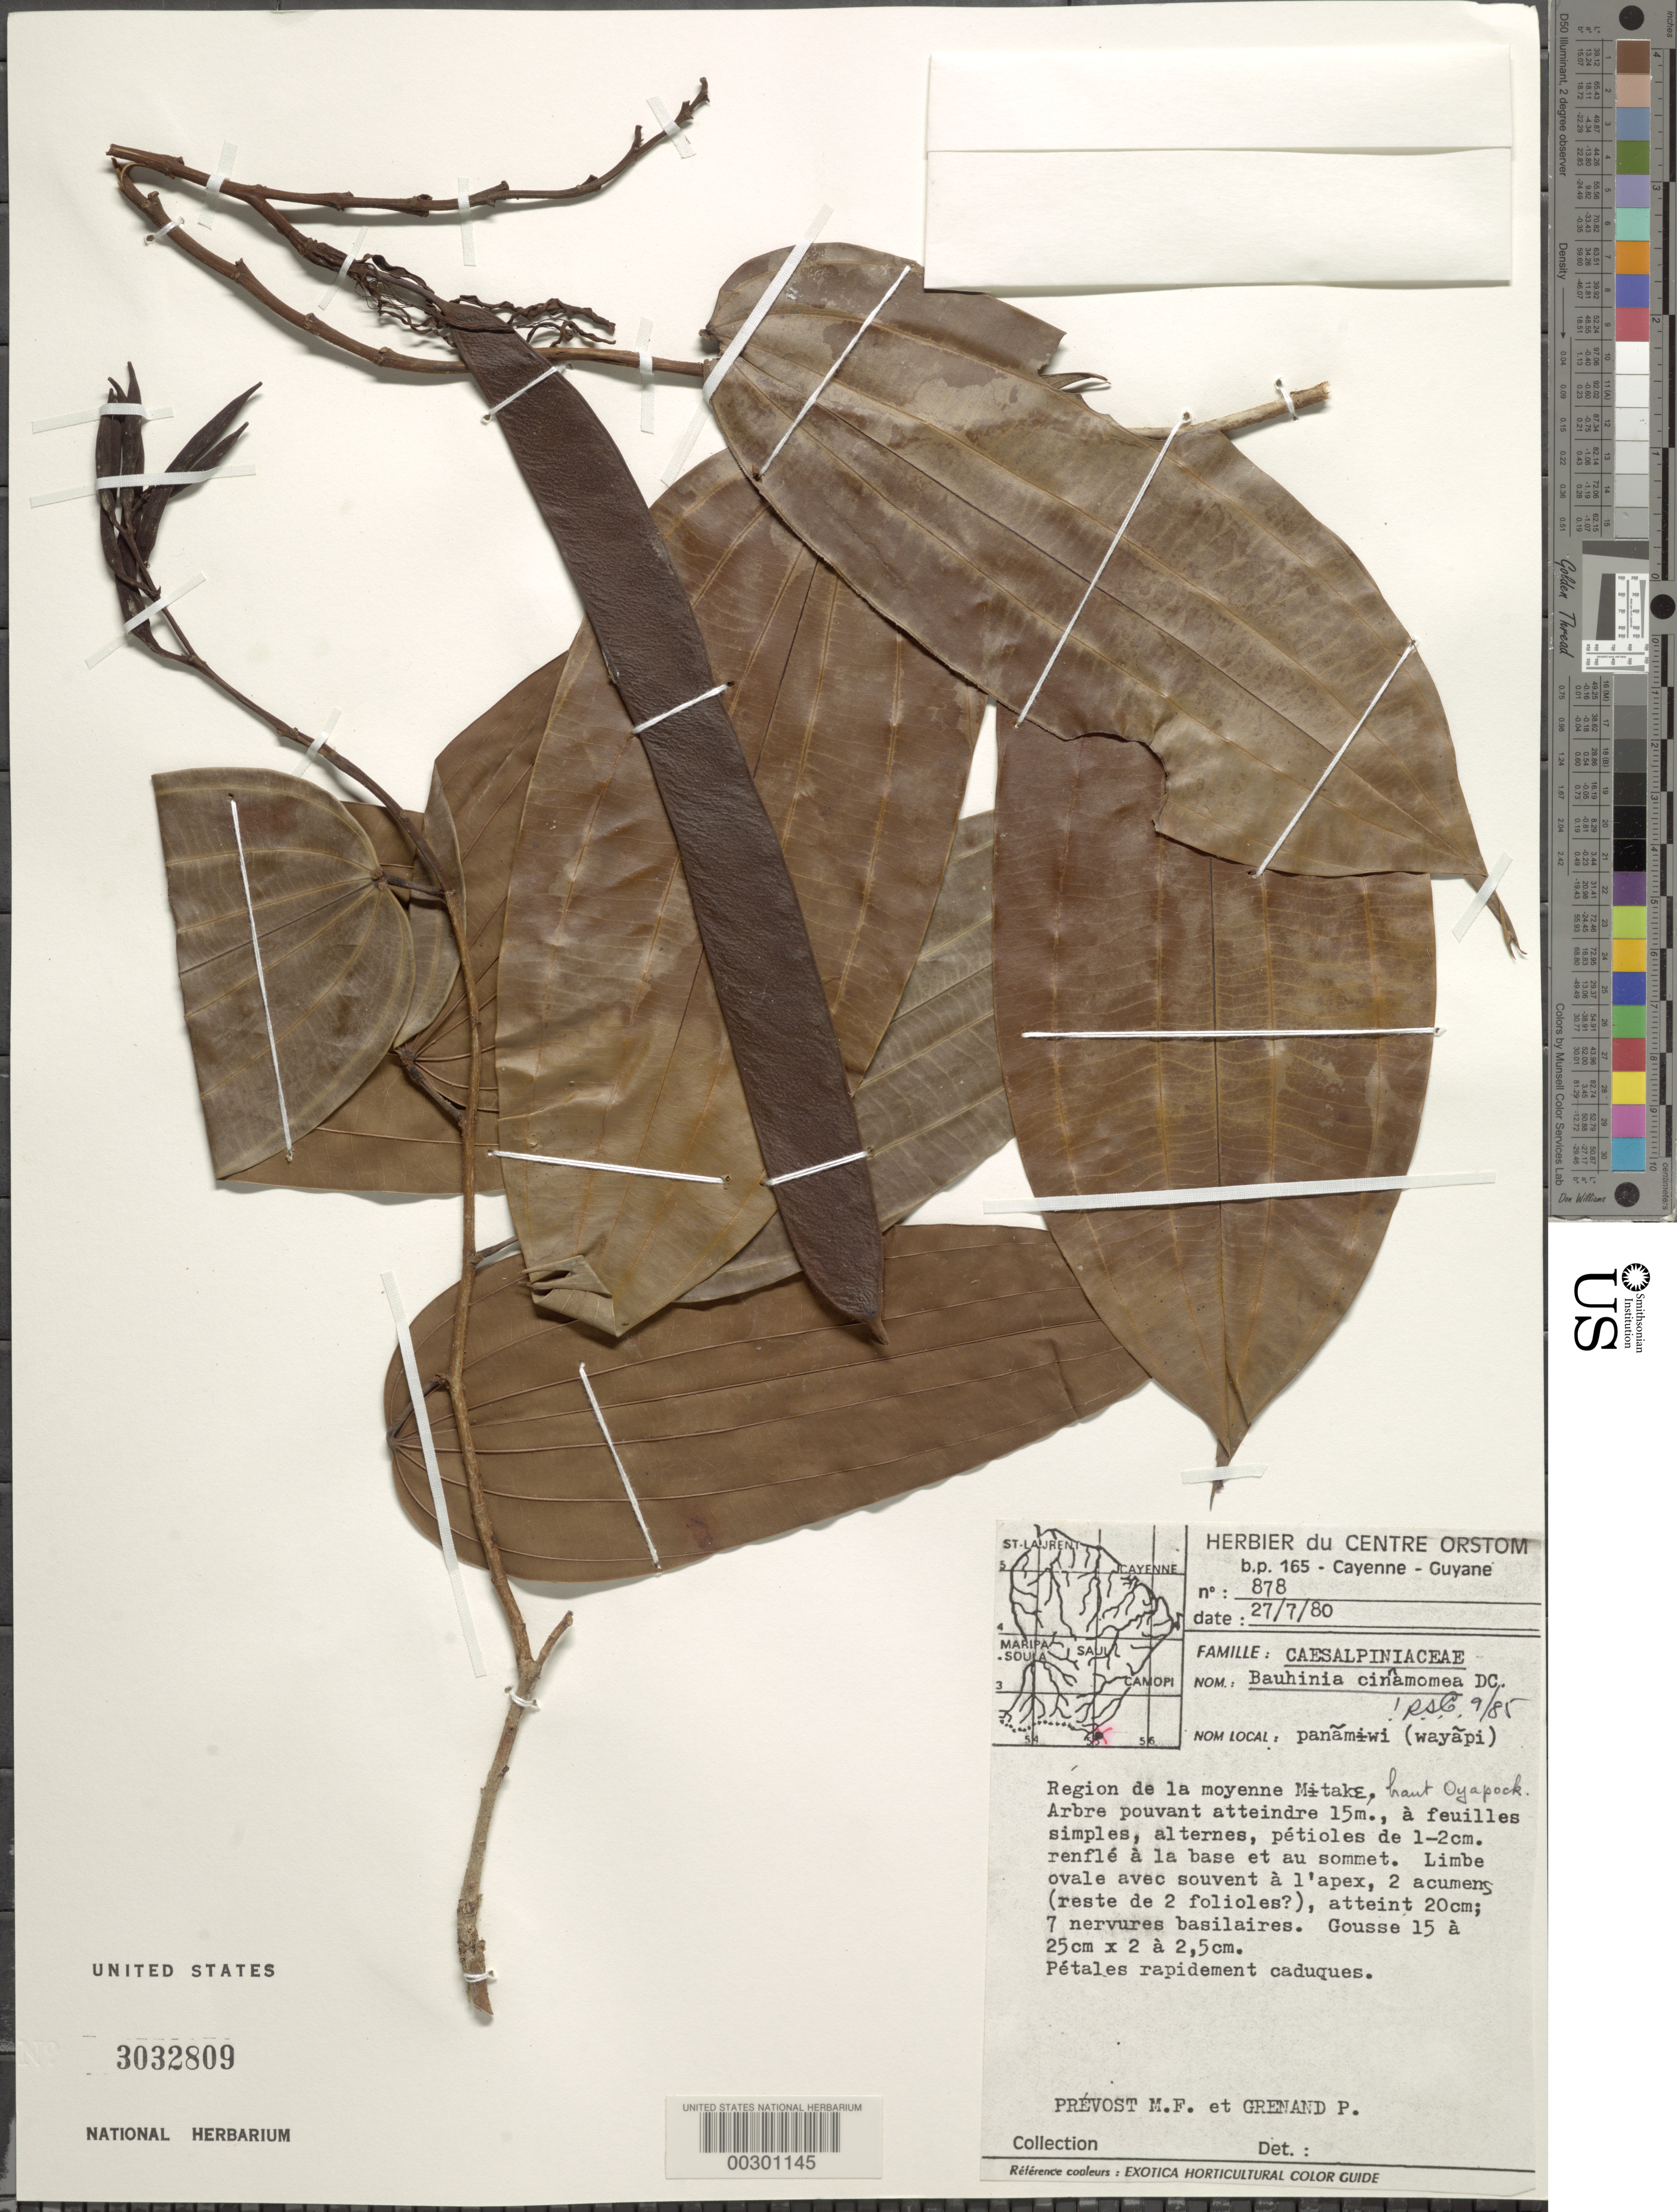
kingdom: Plantae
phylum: Tracheophyta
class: Magnoliopsida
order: Fabales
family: Fabaceae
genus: Bauhinia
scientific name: Bauhinia cinnamomea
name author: DC.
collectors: M.-F. Prévost & P. Grenand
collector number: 878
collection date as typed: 27 Jul 1980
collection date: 1980-07-27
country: French Guiana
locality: Region of the middle mitake, summit oyapock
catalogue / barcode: US 3032809